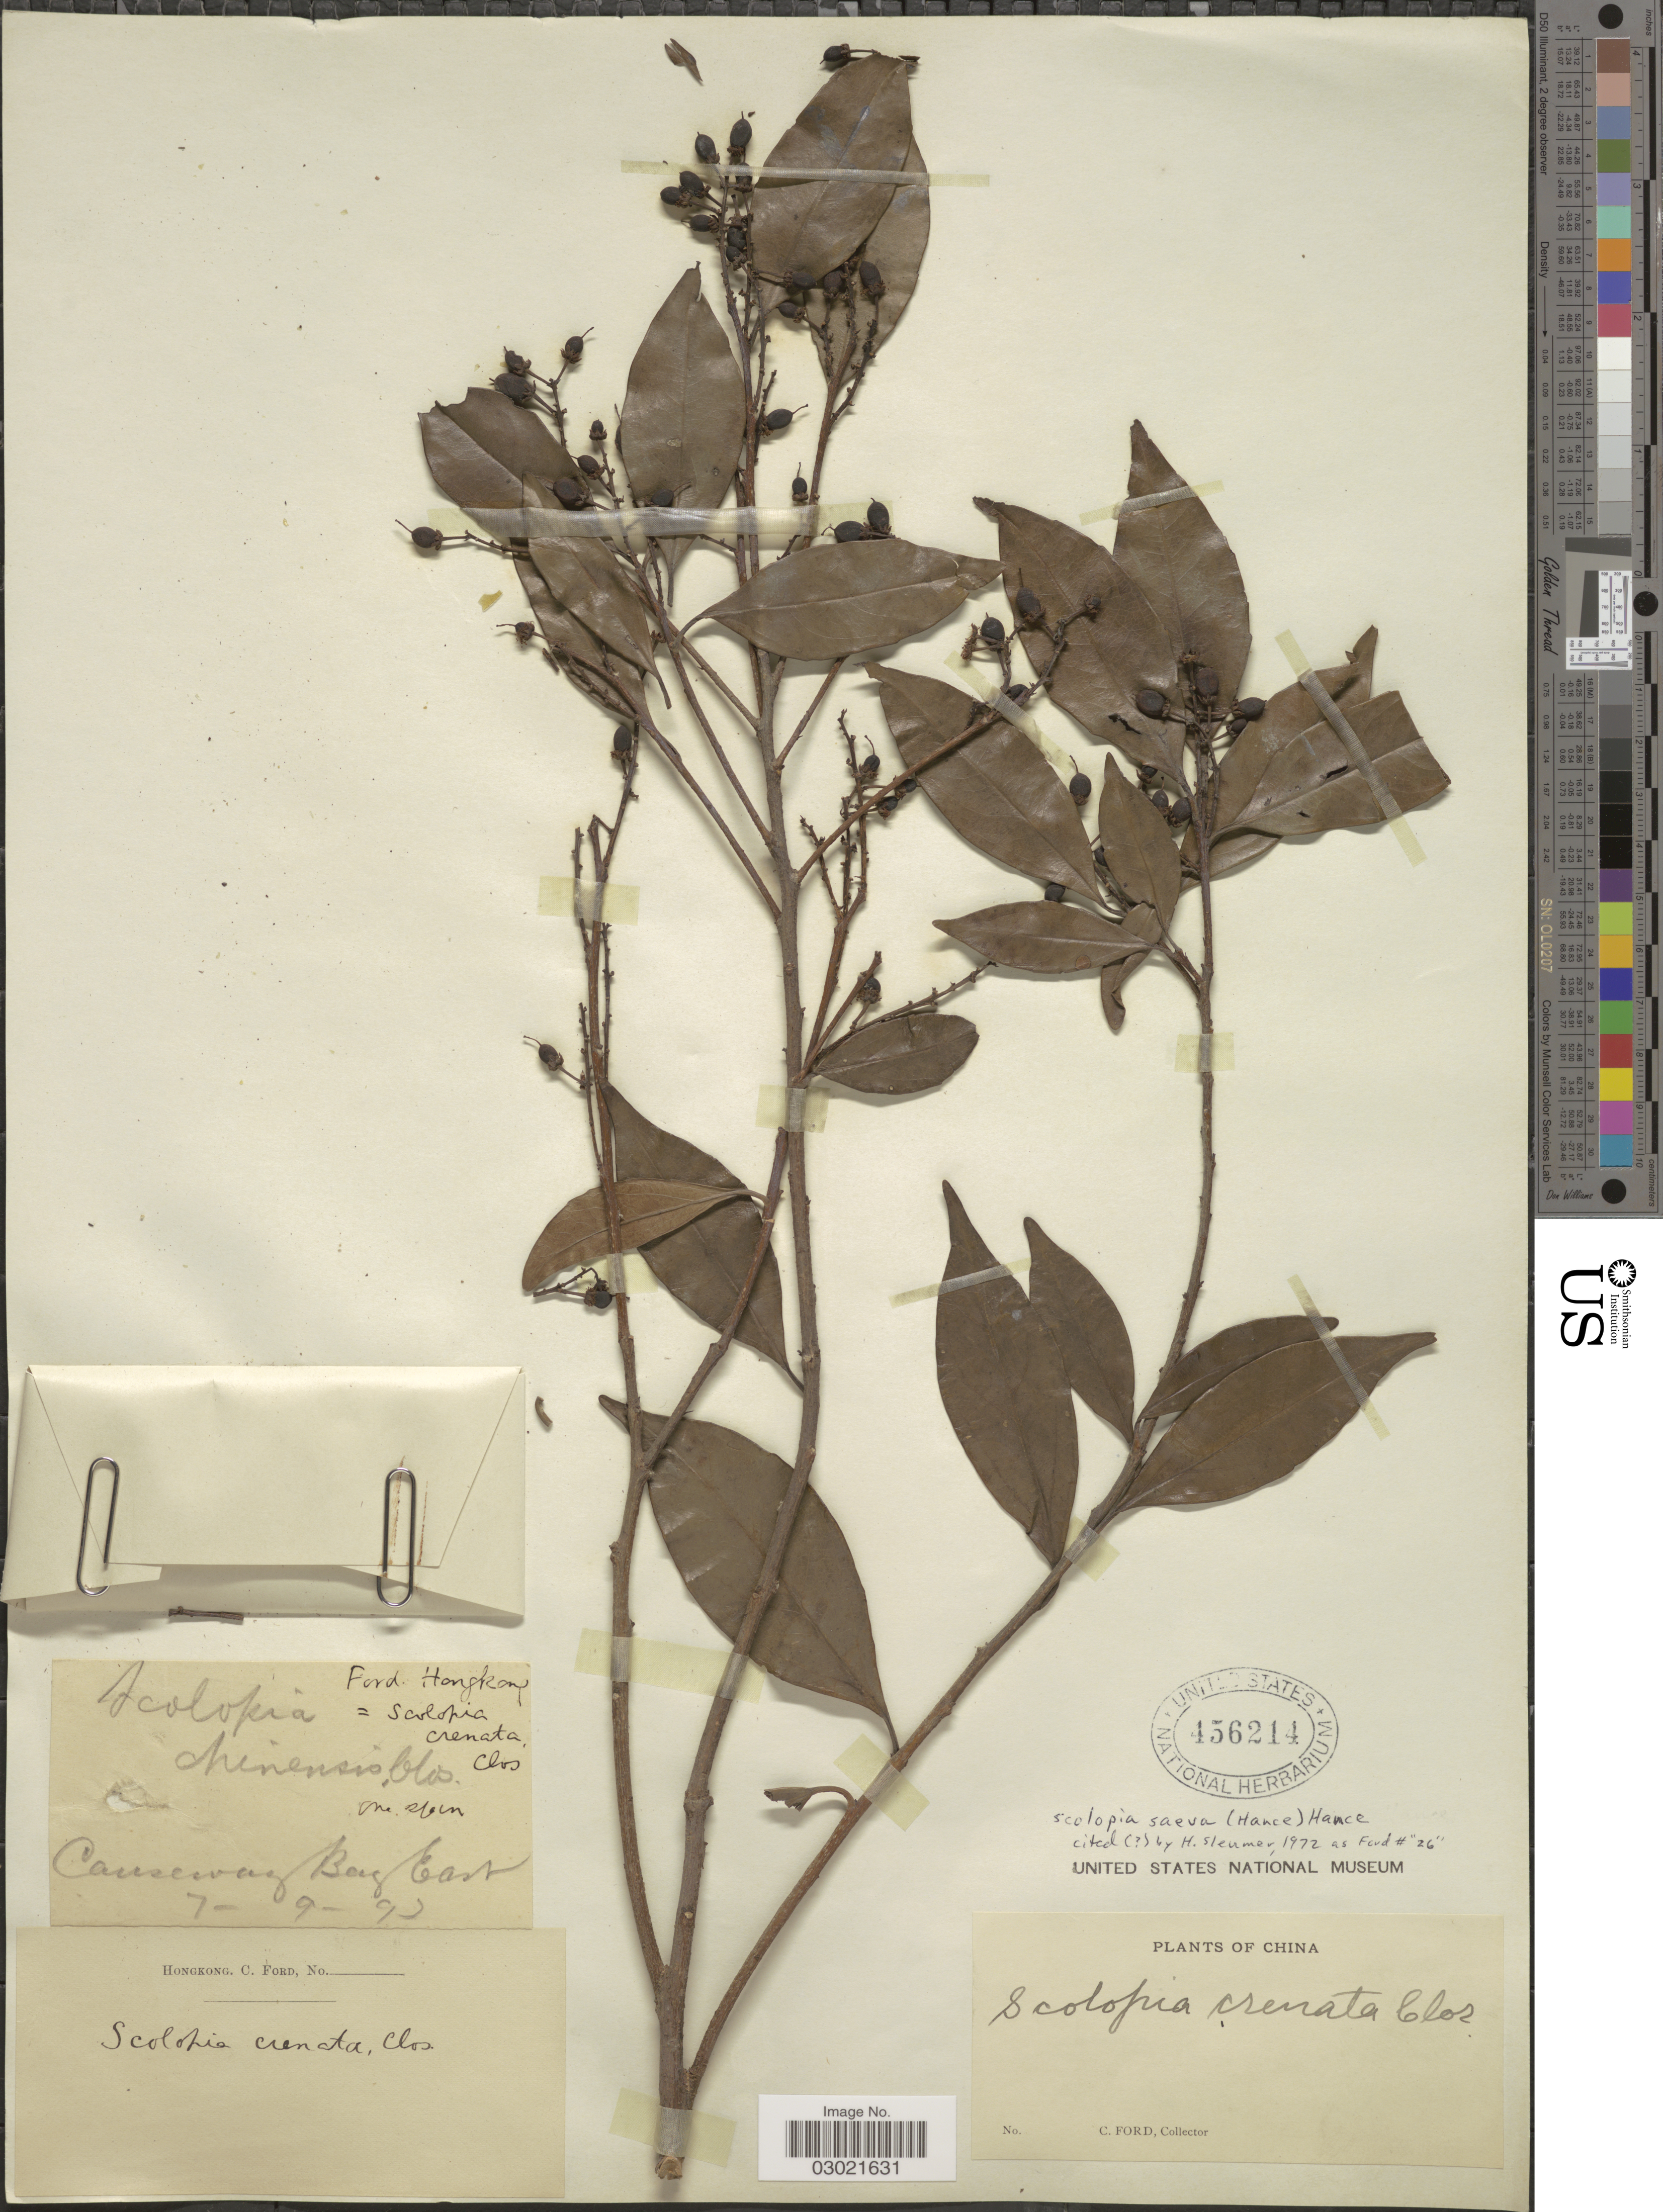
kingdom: Plantae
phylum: Tracheophyta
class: Magnoliopsida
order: Malpighiales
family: Salicaceae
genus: Scolopia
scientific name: Scolopia saeva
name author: (Hance) Hance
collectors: C. Ford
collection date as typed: Transcribed d/m/y: 7/9/93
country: China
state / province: Hong Kong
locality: Causeway Bay East.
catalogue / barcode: US 456214